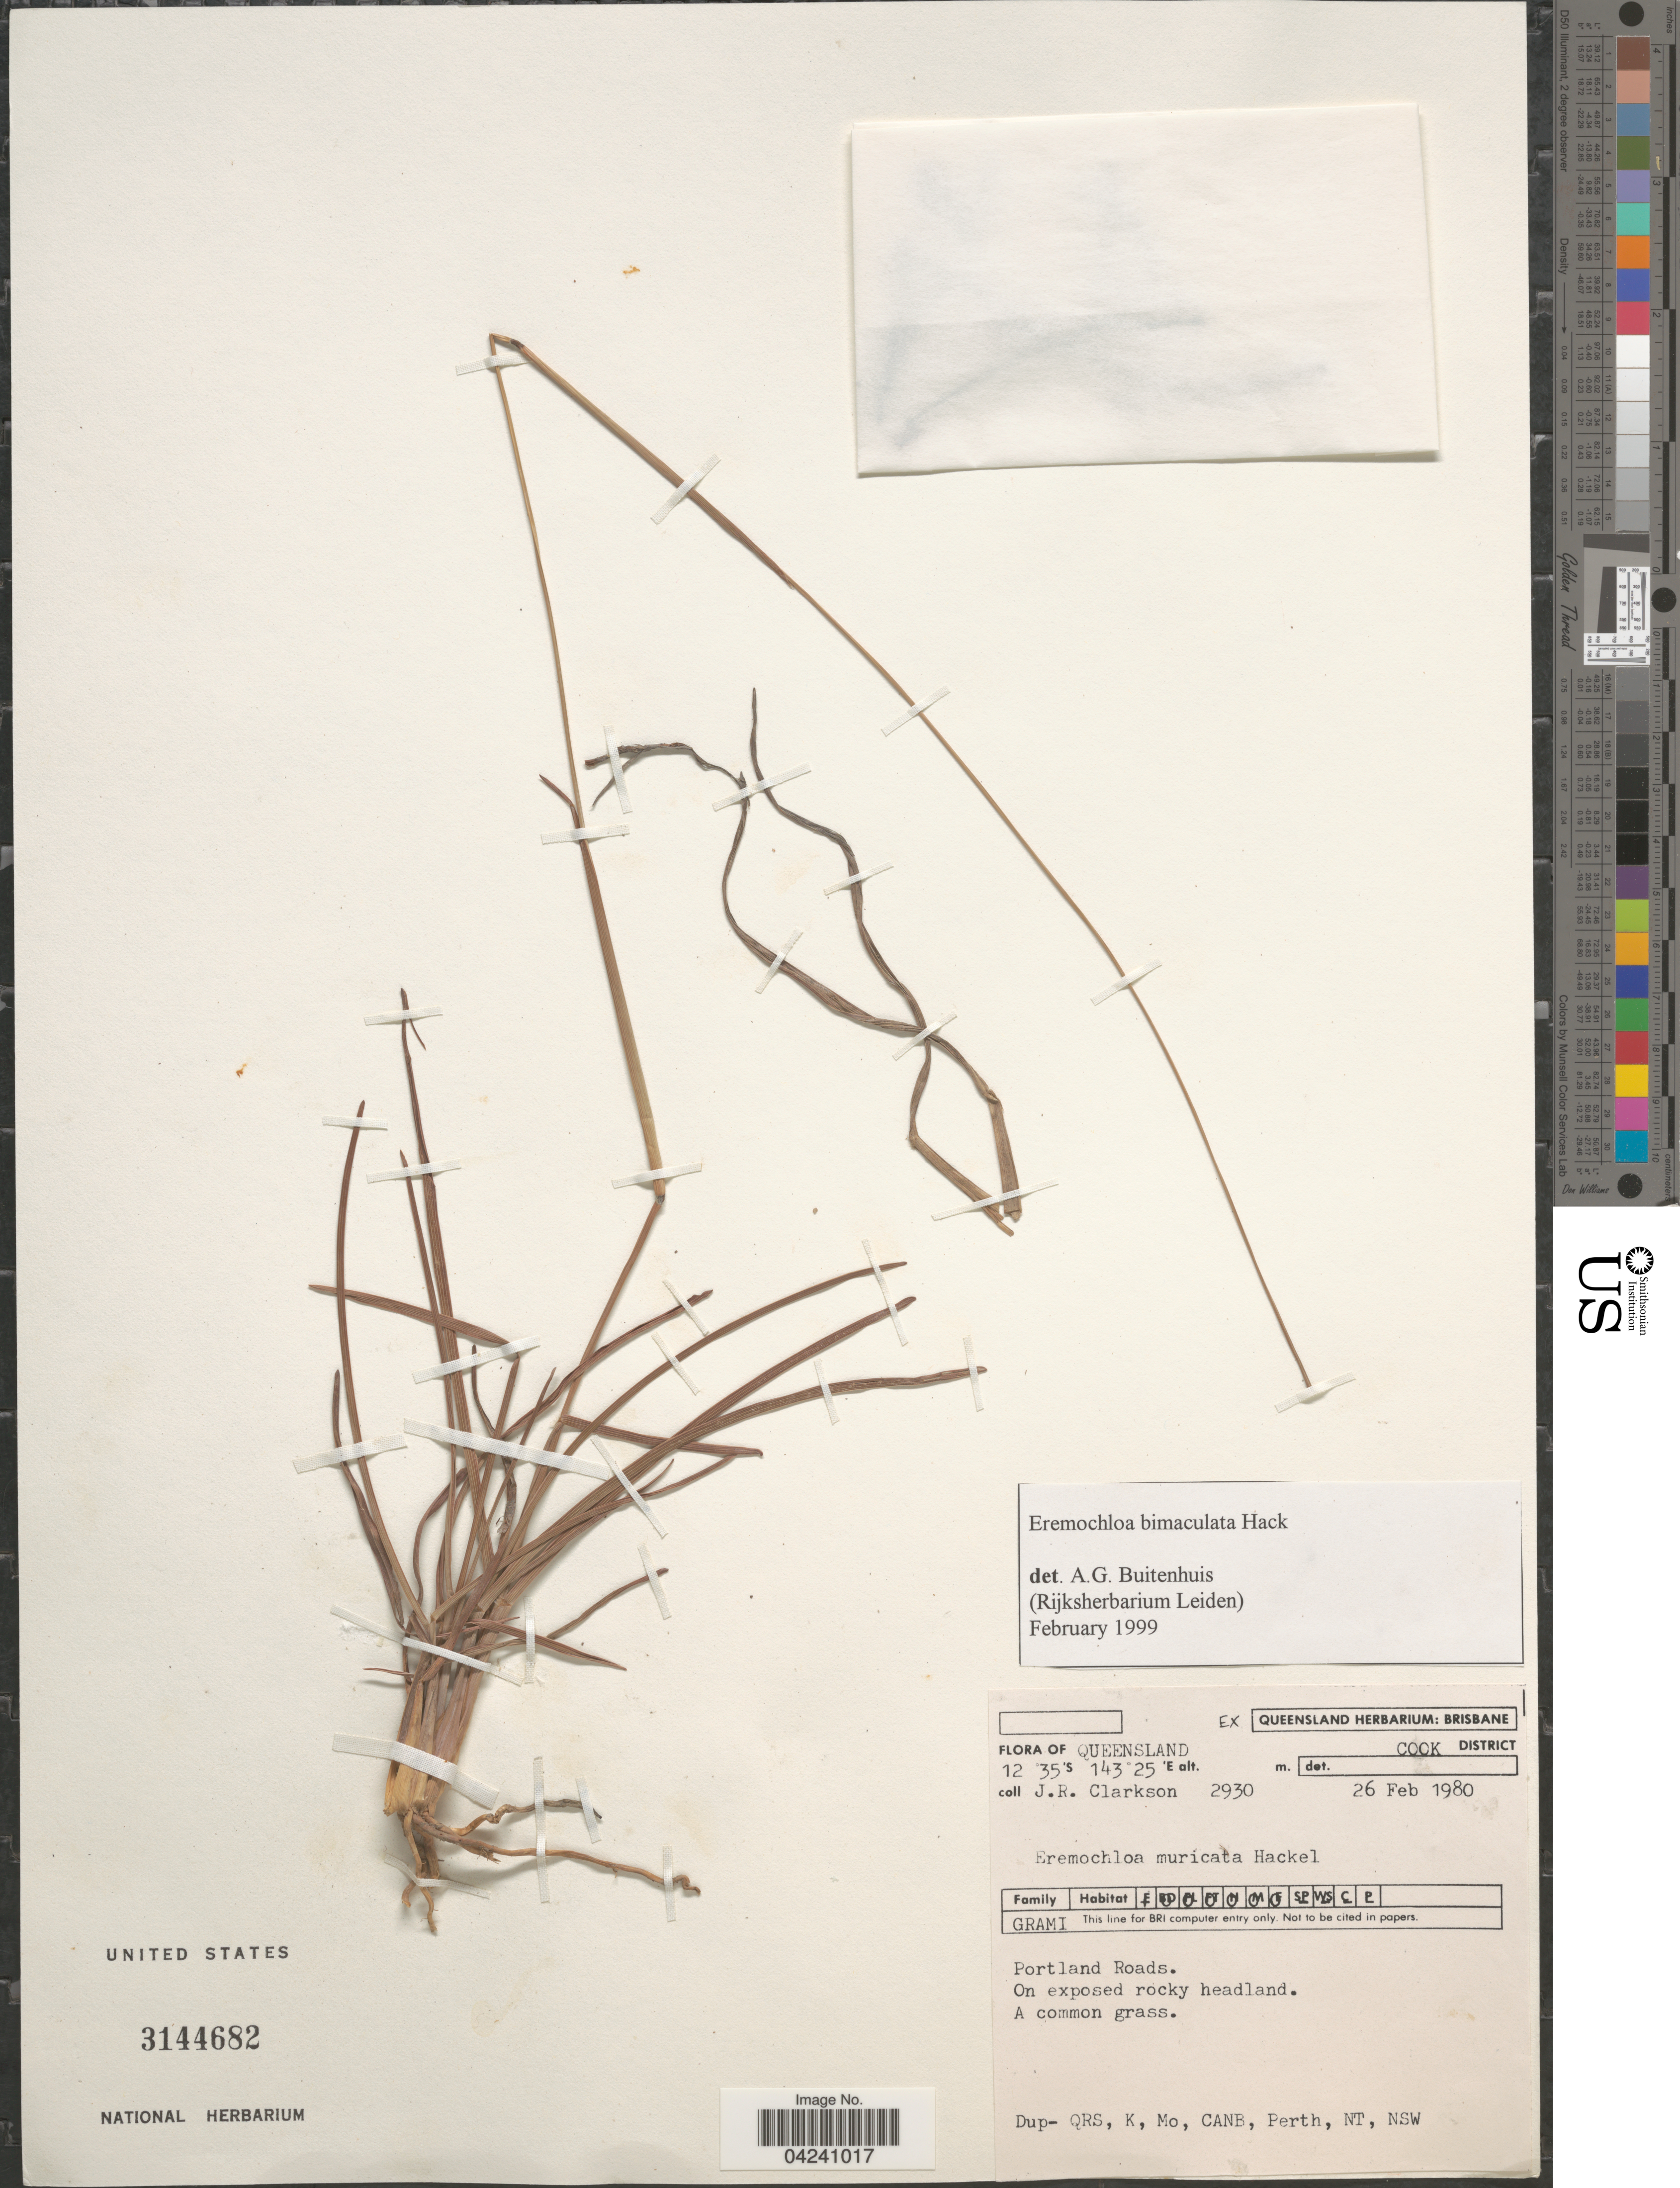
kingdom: Plantae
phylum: Tracheophyta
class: Liliopsida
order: Poales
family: Poaceae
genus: Eremochloa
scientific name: Eremochloa bimaculata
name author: Hack.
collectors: J. Clarkson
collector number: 2930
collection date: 1980-02-26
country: Australia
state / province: Queensland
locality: Cook District. Portland Roads. On exposed rocky headland.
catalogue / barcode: US 3144682